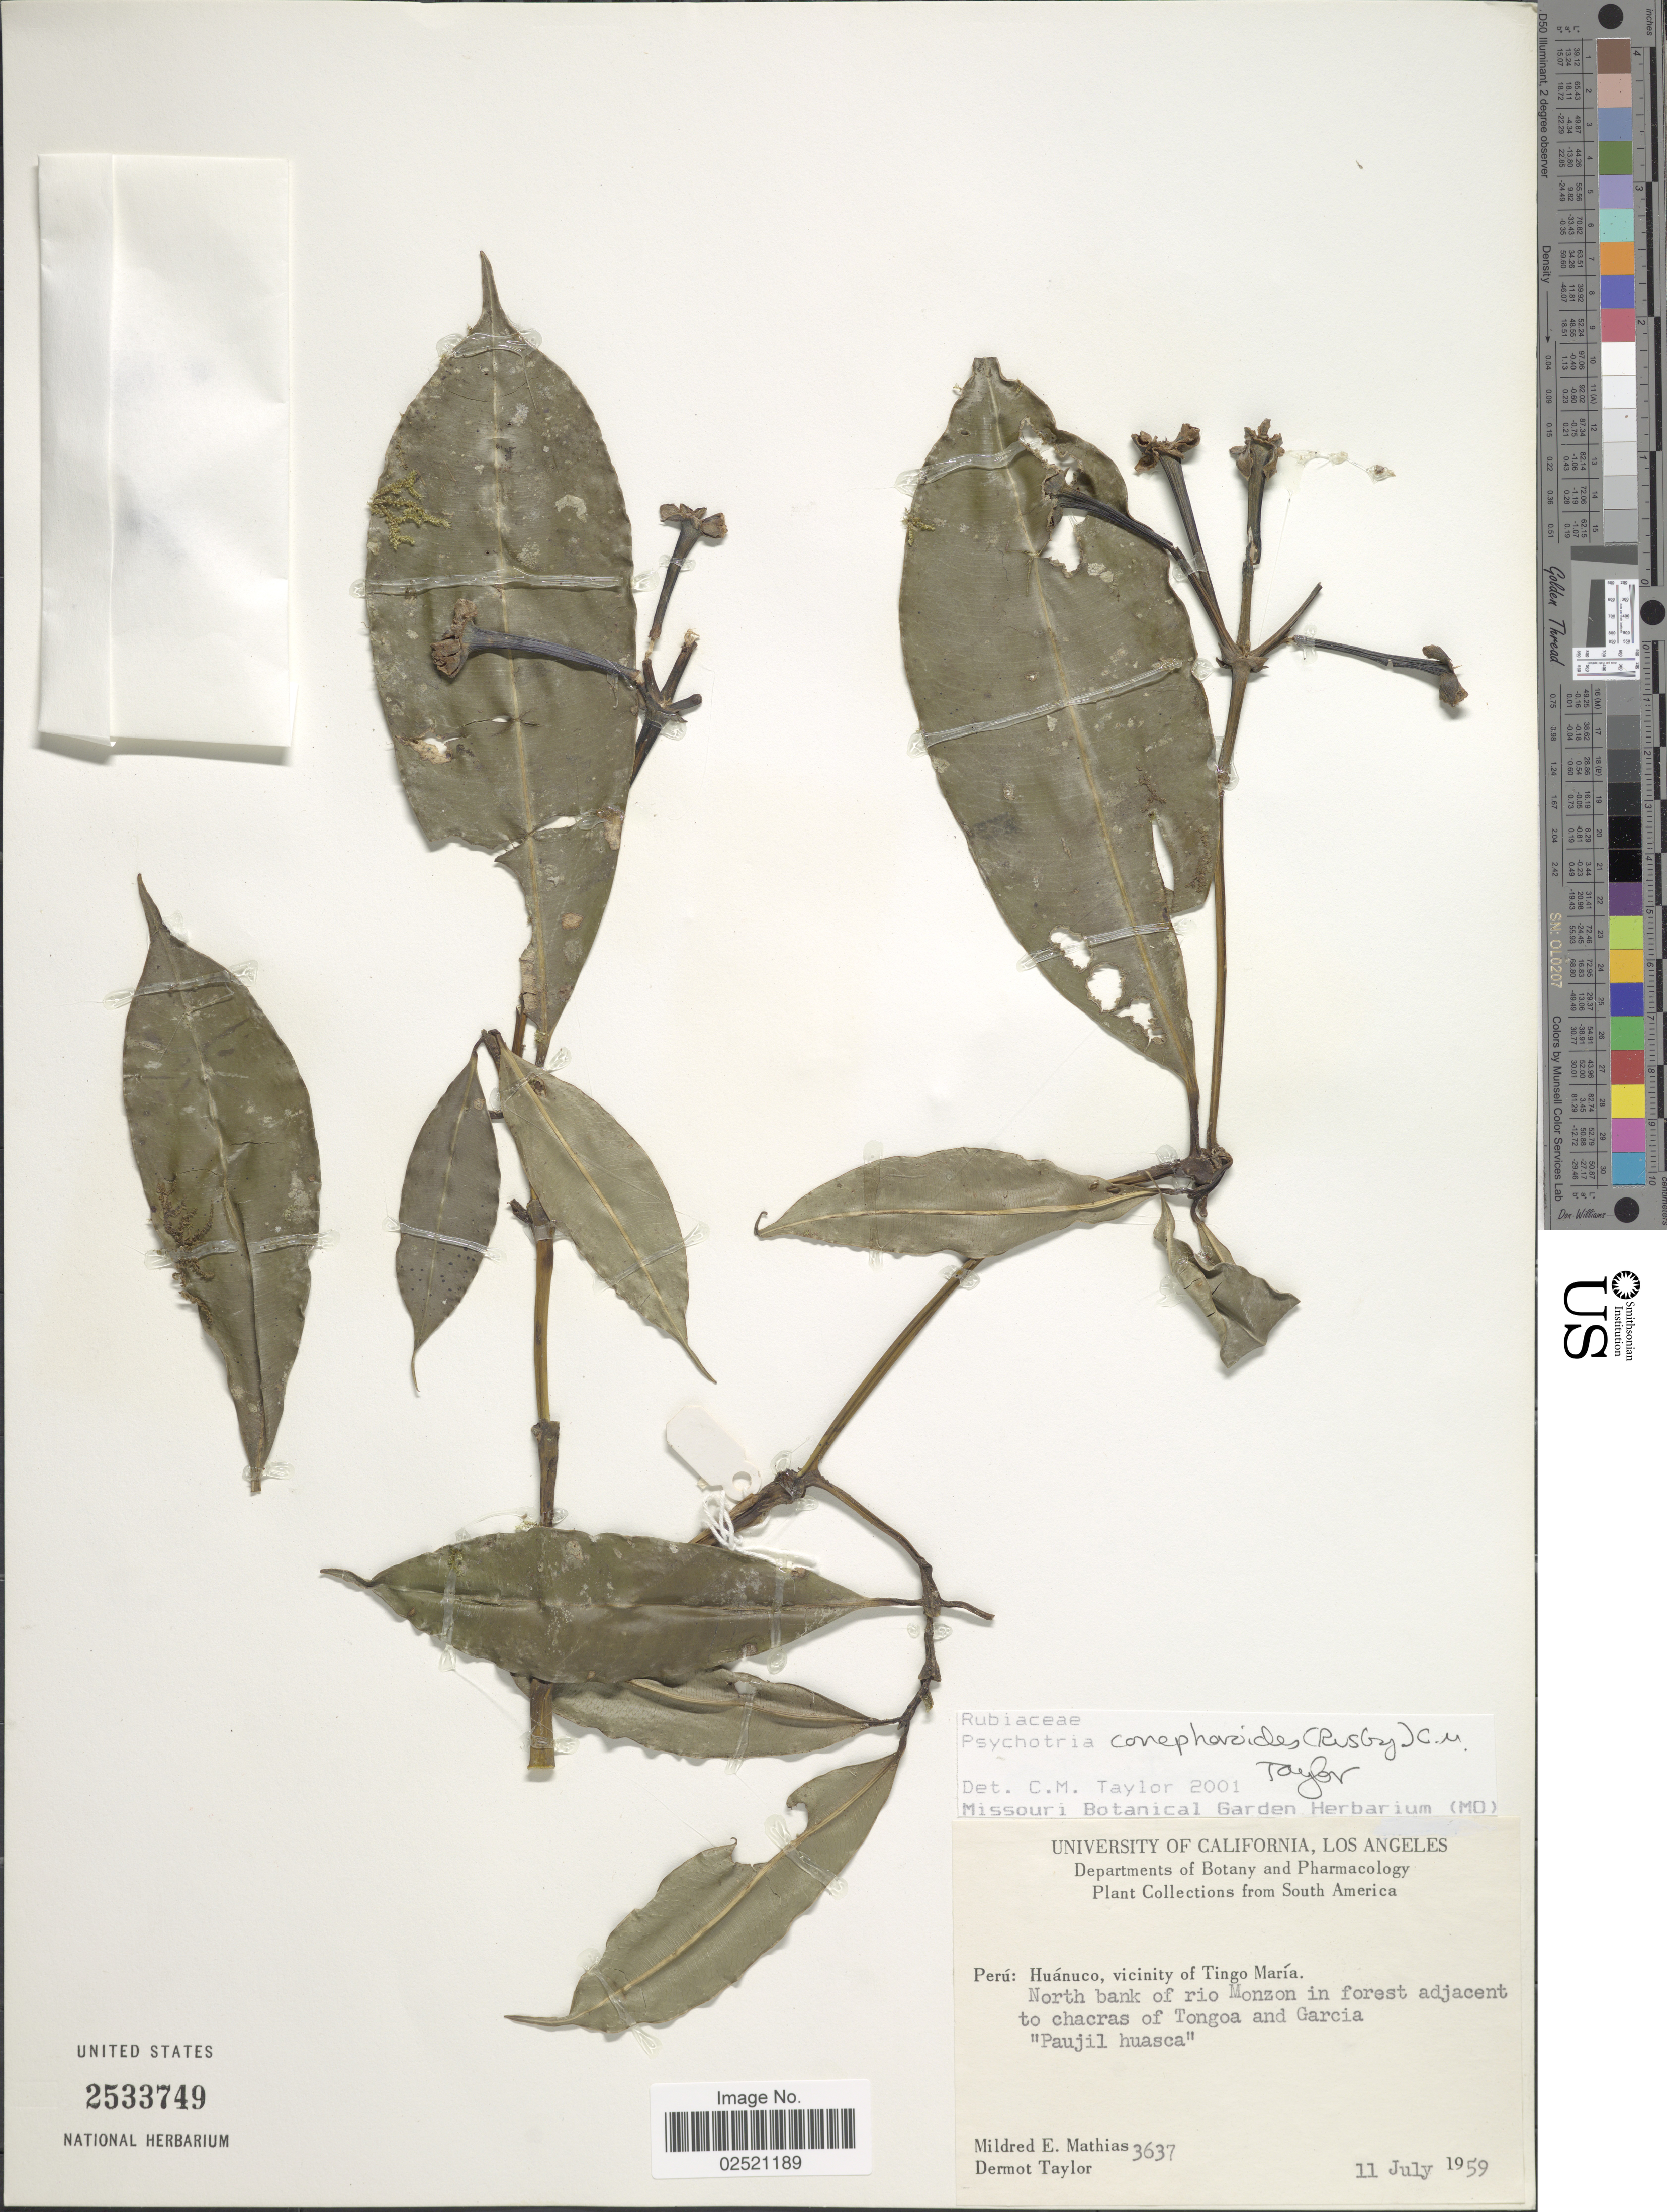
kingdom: Plantae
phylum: Tracheophyta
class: Magnoliopsida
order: Gentianales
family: Rubiaceae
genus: Psychotria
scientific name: Psychotria conephoroides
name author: (Rusby) C.M. Taylor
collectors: M. E. Mathias & D. Taylor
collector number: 3637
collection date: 1959-07-11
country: Peru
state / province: Huánuco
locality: Vicinity of Tingo Maria, North bank of rio Monzon in forest adjacent to chacras of Tongoa and Garcia "Paujil huasca".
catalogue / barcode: US 2533749